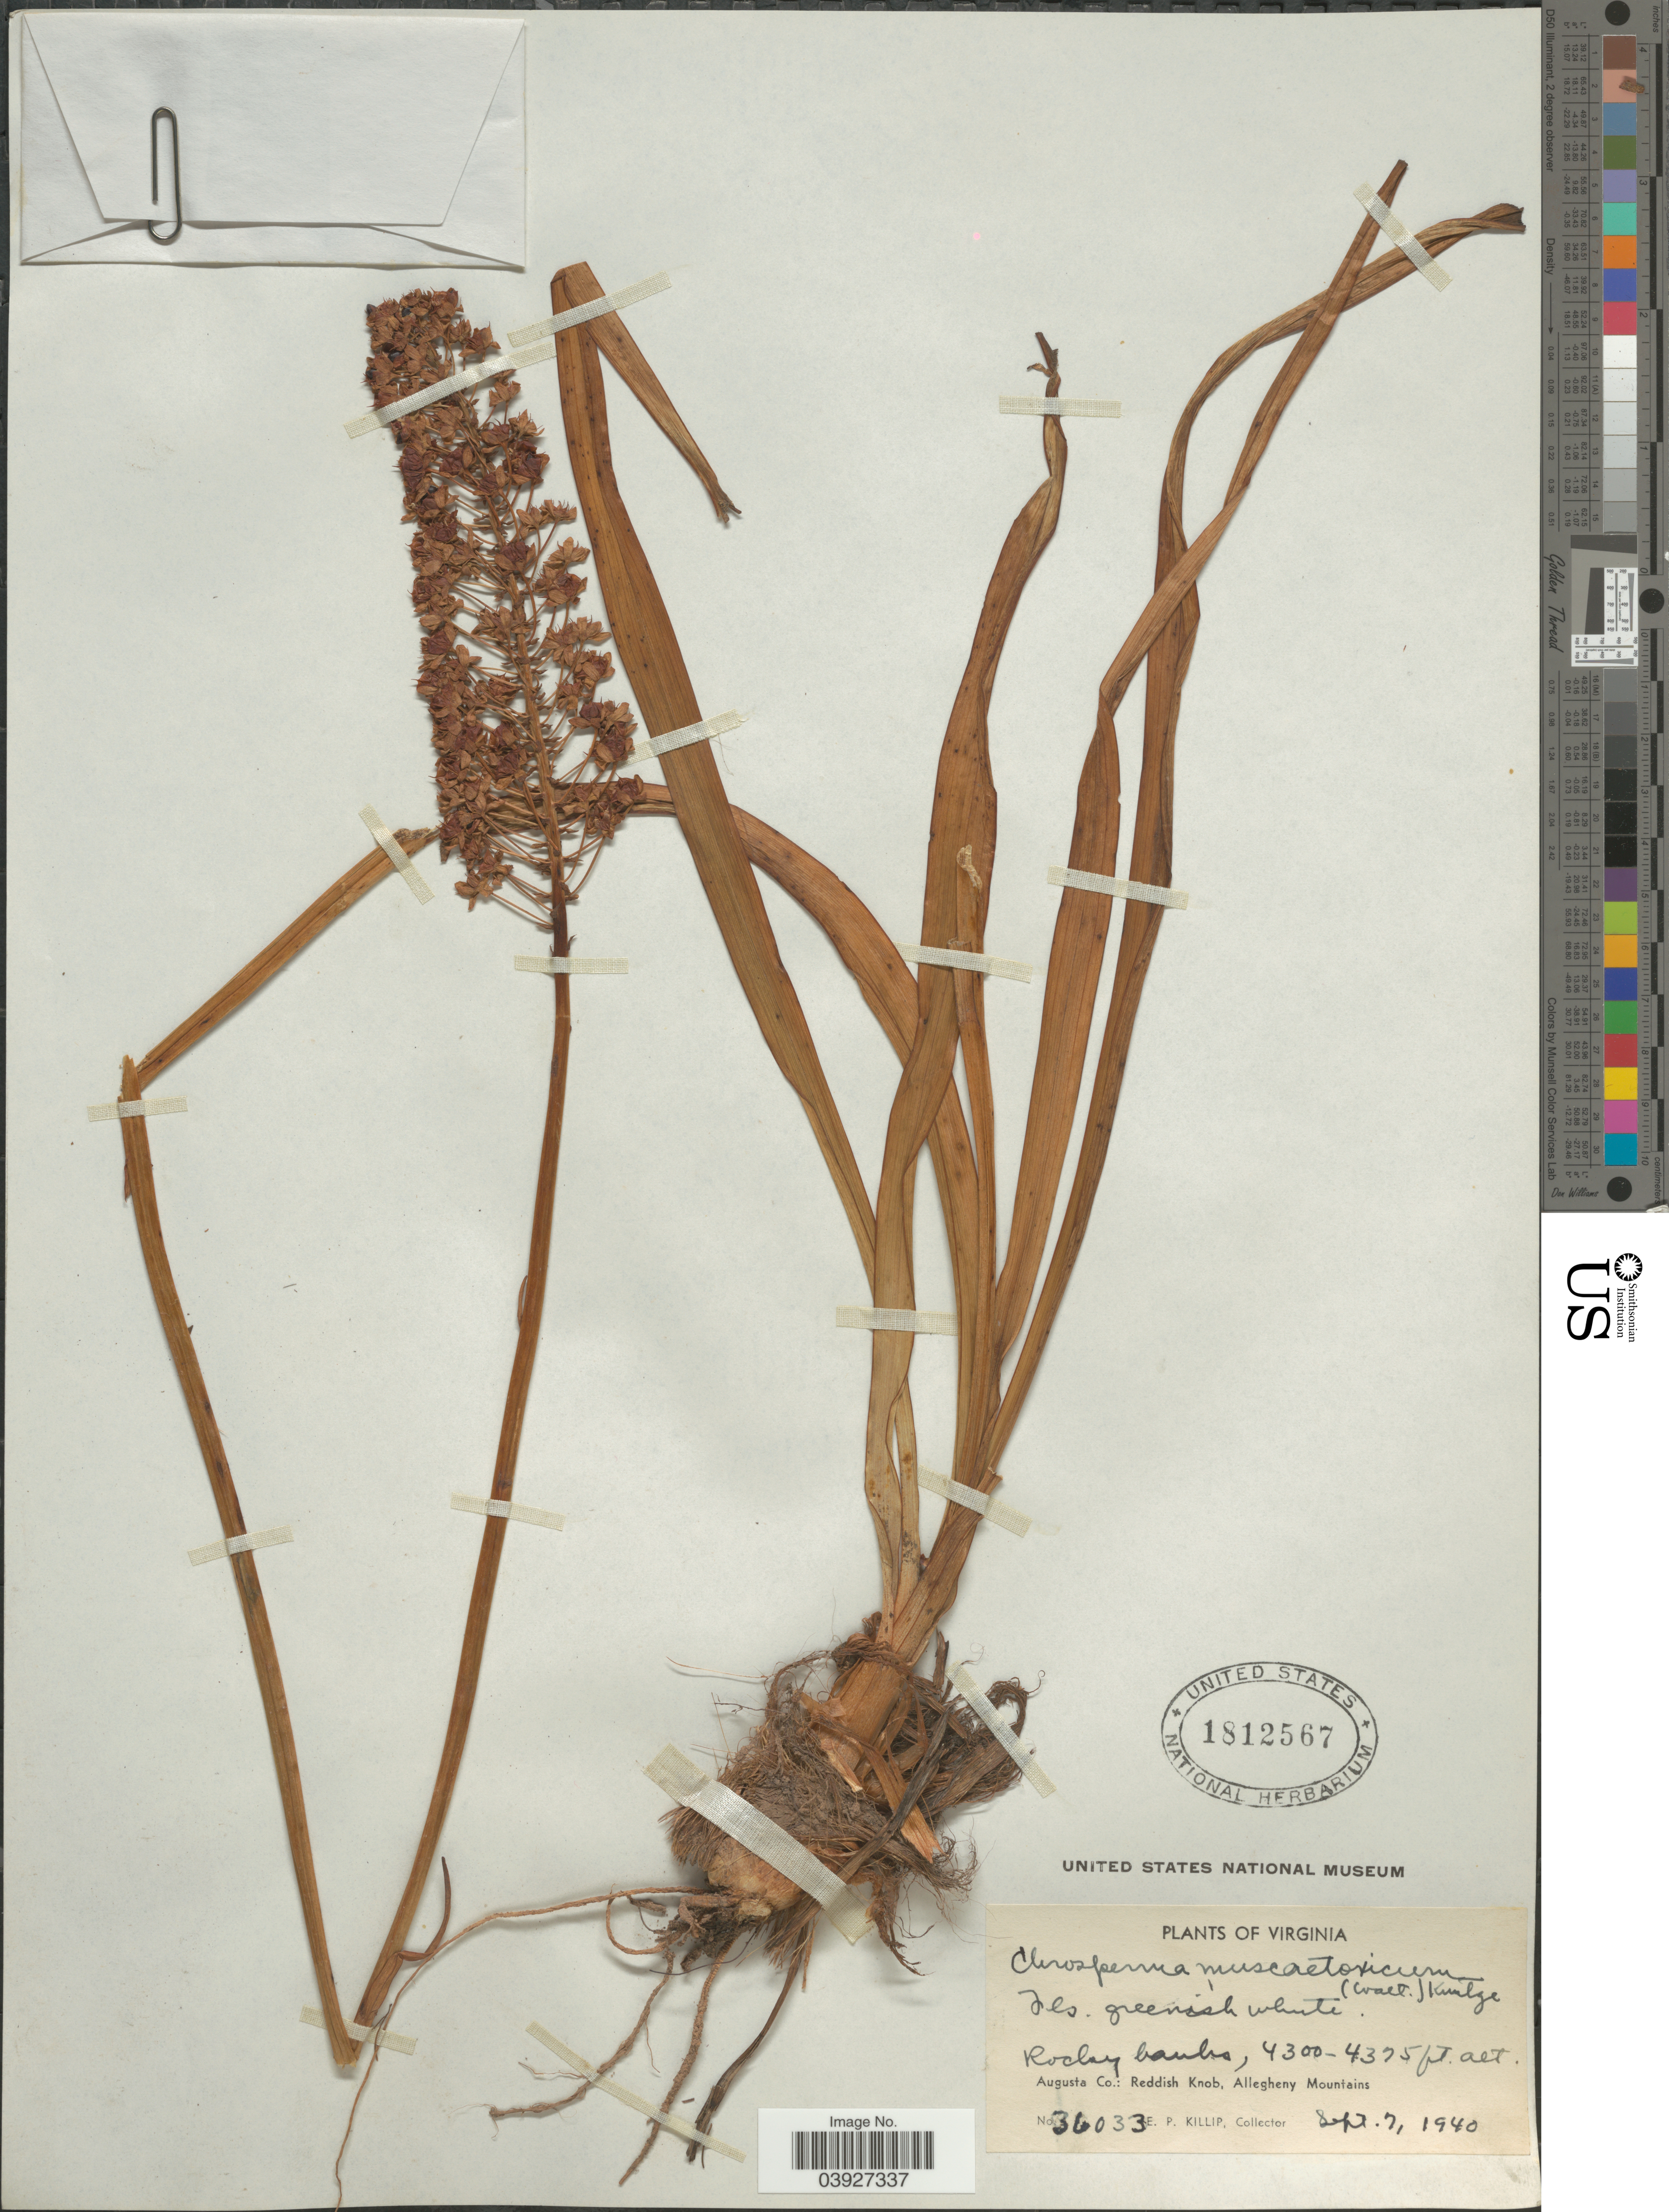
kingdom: Plantae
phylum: Tracheophyta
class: Liliopsida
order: Liliales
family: Melanthiaceae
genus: Amianthium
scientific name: Amianthium muscitoxicum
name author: (Walter) A. Gray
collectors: E. P. Killip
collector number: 36033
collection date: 1940-09-07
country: United States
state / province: Virginia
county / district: Augusta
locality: Augusta Co.: Reddish Knob, Allegheny Mountains.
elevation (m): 1311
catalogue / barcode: US 1812567